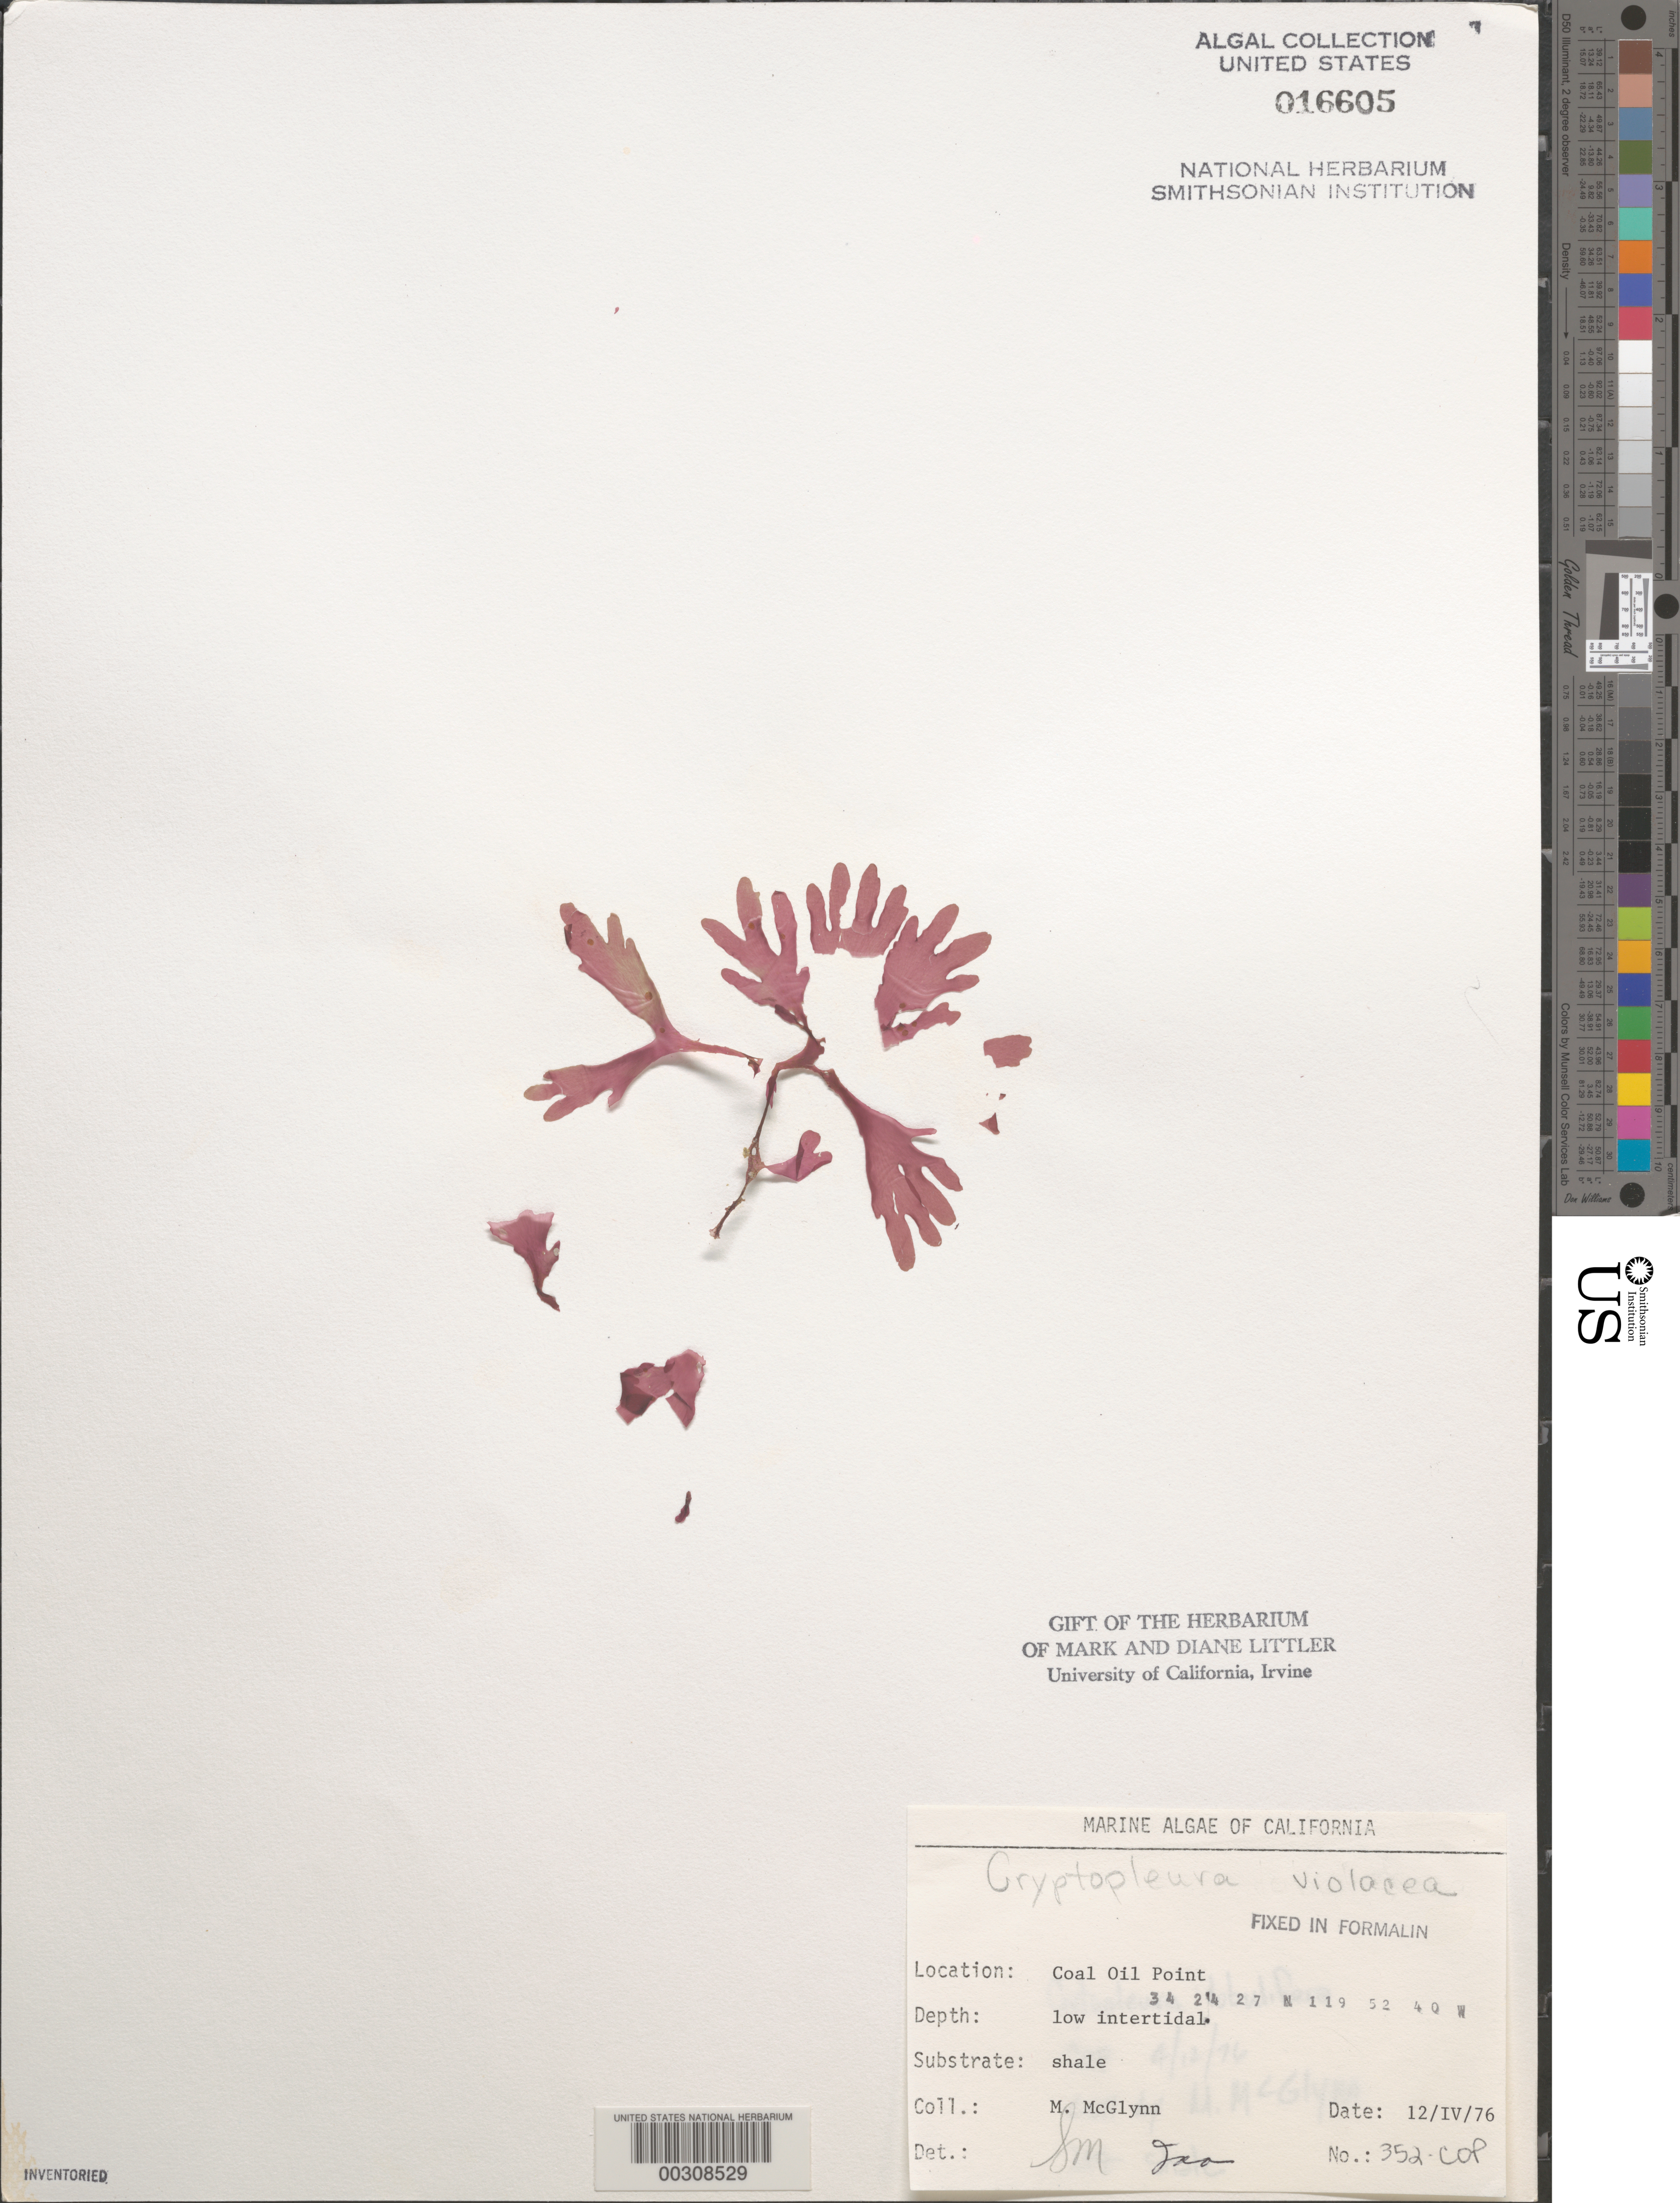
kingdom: Plantae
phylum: Rhodophyta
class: Florideophyceae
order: Ceramiales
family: Delesseriaceae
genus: Cryptopleura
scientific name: Cryptopleura violacea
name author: (J. Ag.) Kylin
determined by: Murray, S. N.; Abbott, I. A.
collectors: M. McGlynn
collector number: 352-cop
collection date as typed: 12 Apr 1976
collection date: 1976-04-12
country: United States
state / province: California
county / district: Santa Barbara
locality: Coal Oil Point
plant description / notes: BLM-SOCALBIGHT Rocky Intertidal Survey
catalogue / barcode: US 16605